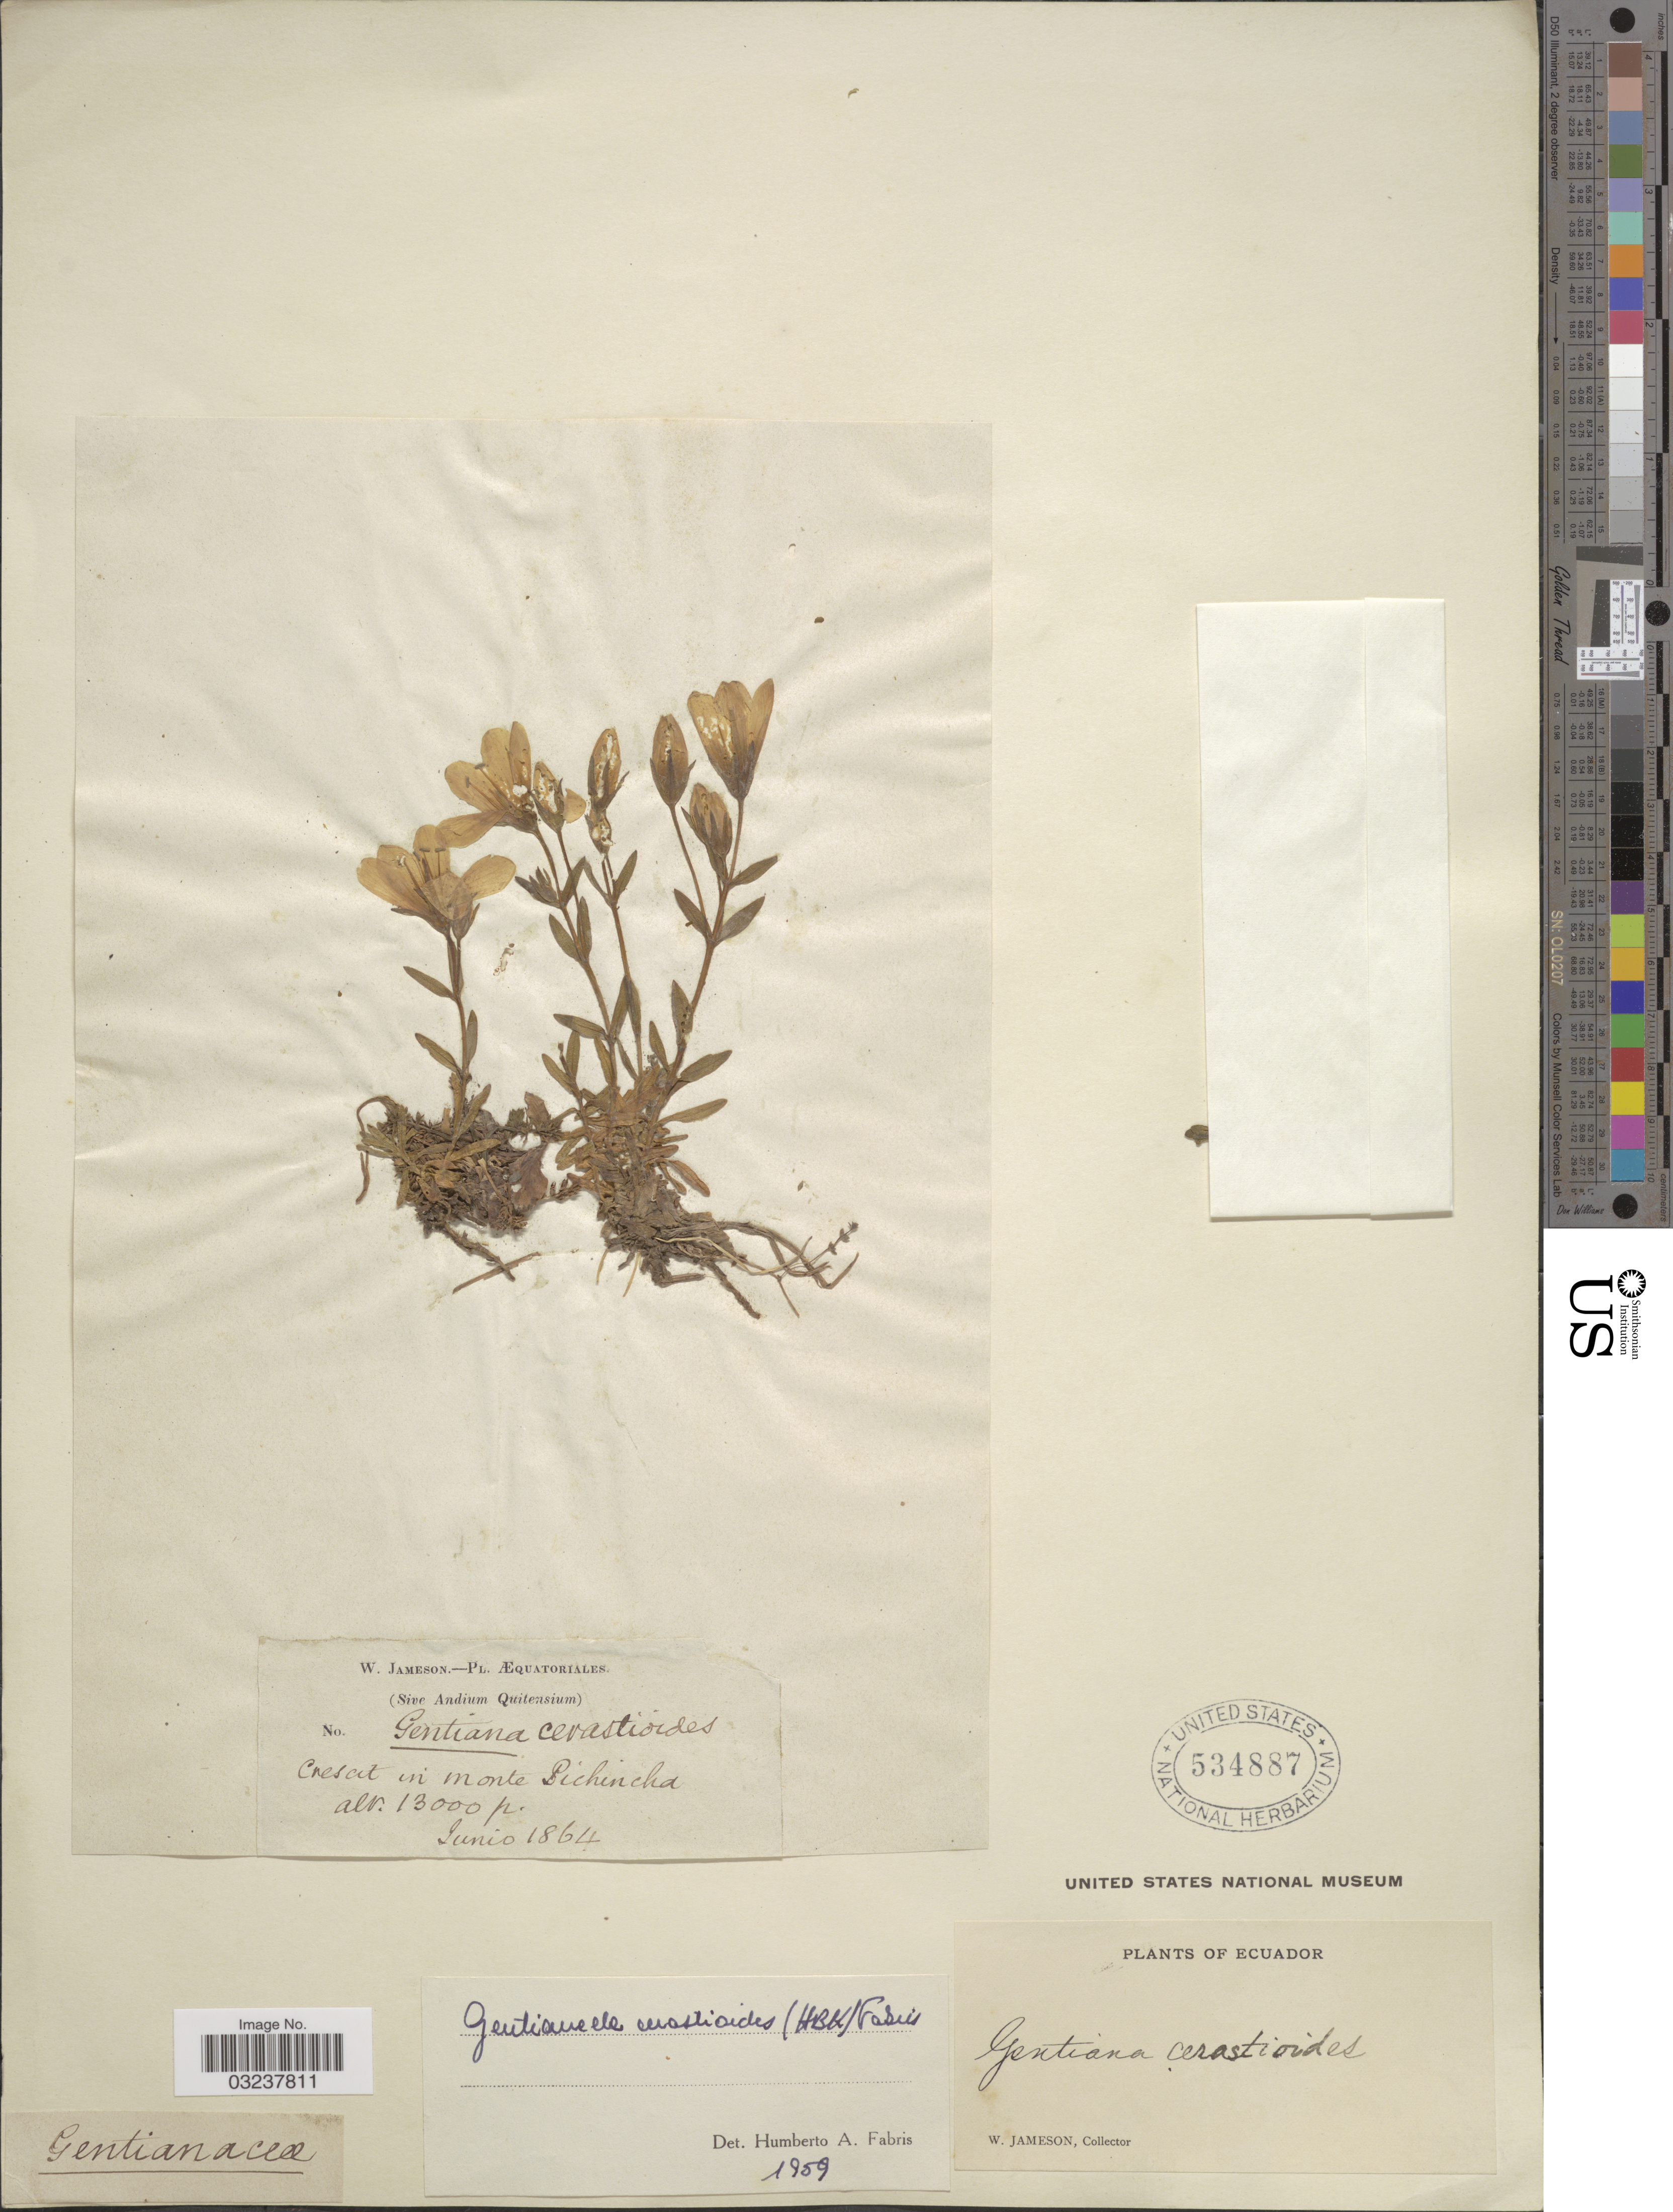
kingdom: Plantae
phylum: Tracheophyta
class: Magnoliopsida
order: Gentianales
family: Gentianaceae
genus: Gentianella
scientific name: Gentianella cerastioides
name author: (Kunth) Fabris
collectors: W. Jameson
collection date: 1864-06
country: Ecuador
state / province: Pichincha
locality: Æquatoriales (Sive Andium Quitensium) [unsure placement], Crescit in monte Pichincha.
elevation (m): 3962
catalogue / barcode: US 534887